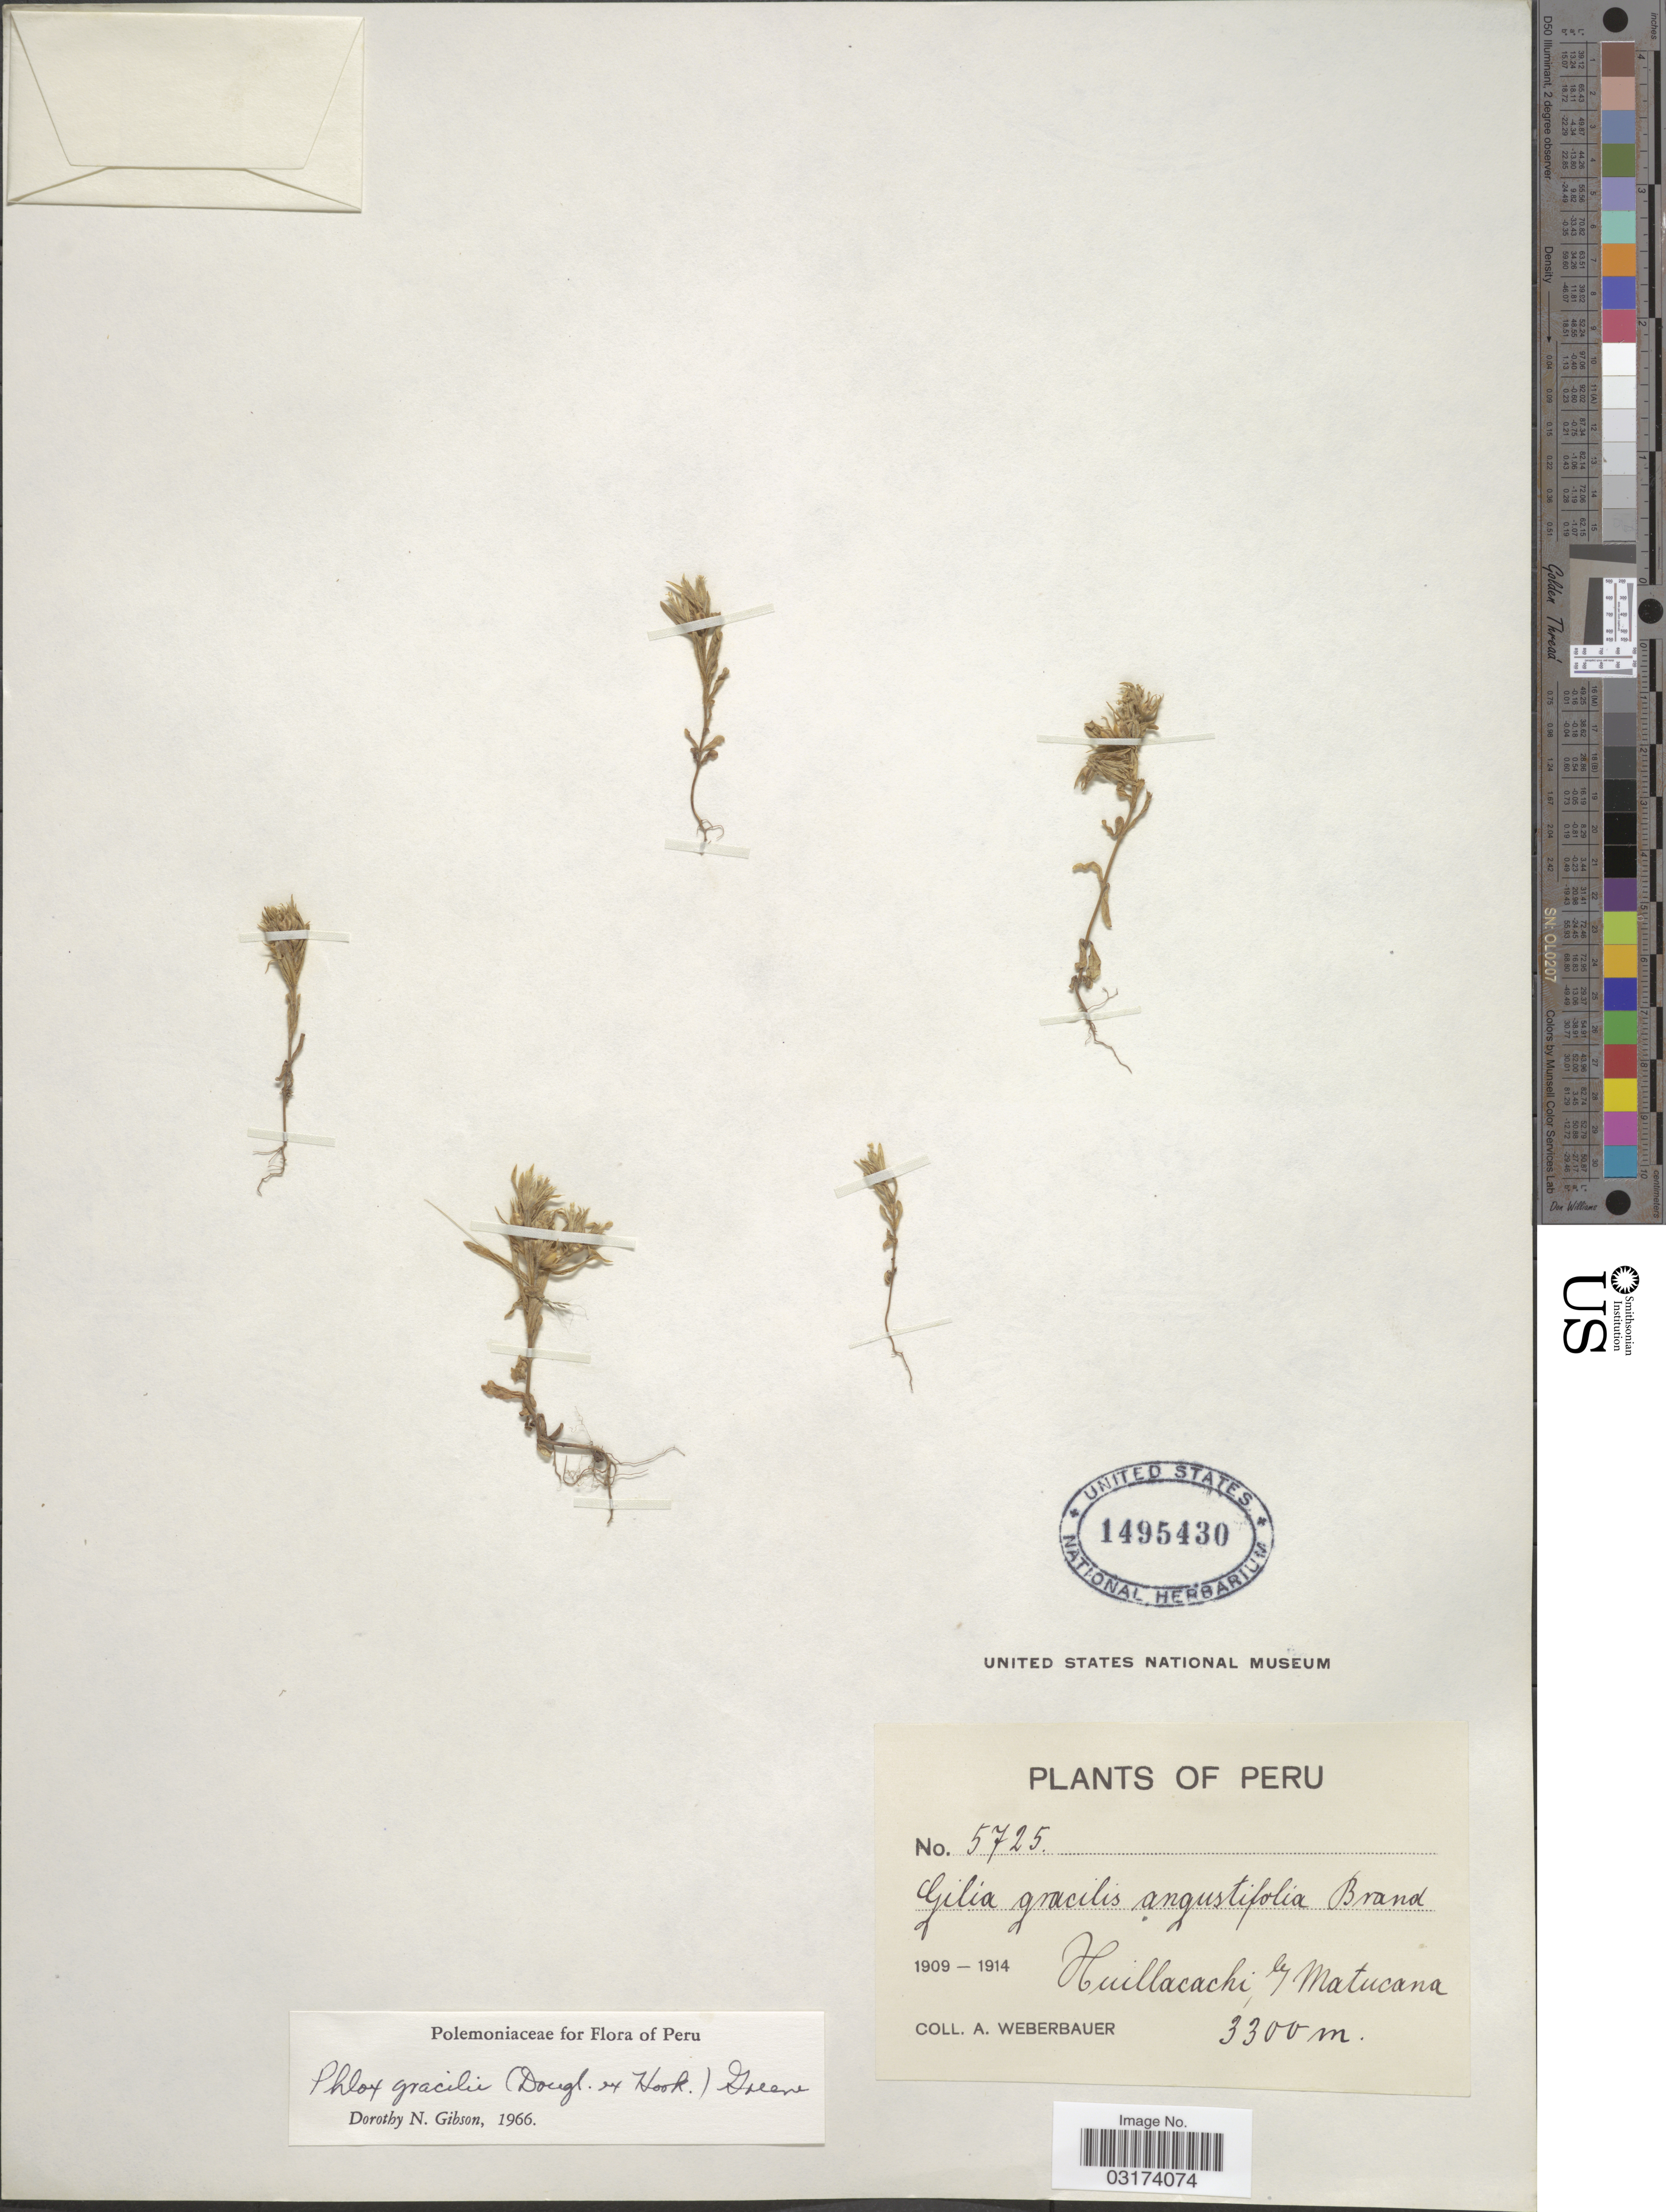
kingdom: Plantae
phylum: Tracheophyta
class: Magnoliopsida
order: Ericales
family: Polemoniaceae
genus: Microsteris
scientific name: Microsteris gracilis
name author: (Hook.) Greene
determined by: (US) Smithsonian Institution - National Museum of Natural History - Department of Botany (UNITED STATES)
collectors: A. Weberbauer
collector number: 5725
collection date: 1909/1914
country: Peru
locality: Huillacachi y Matucana.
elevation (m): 3300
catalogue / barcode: US 1495430